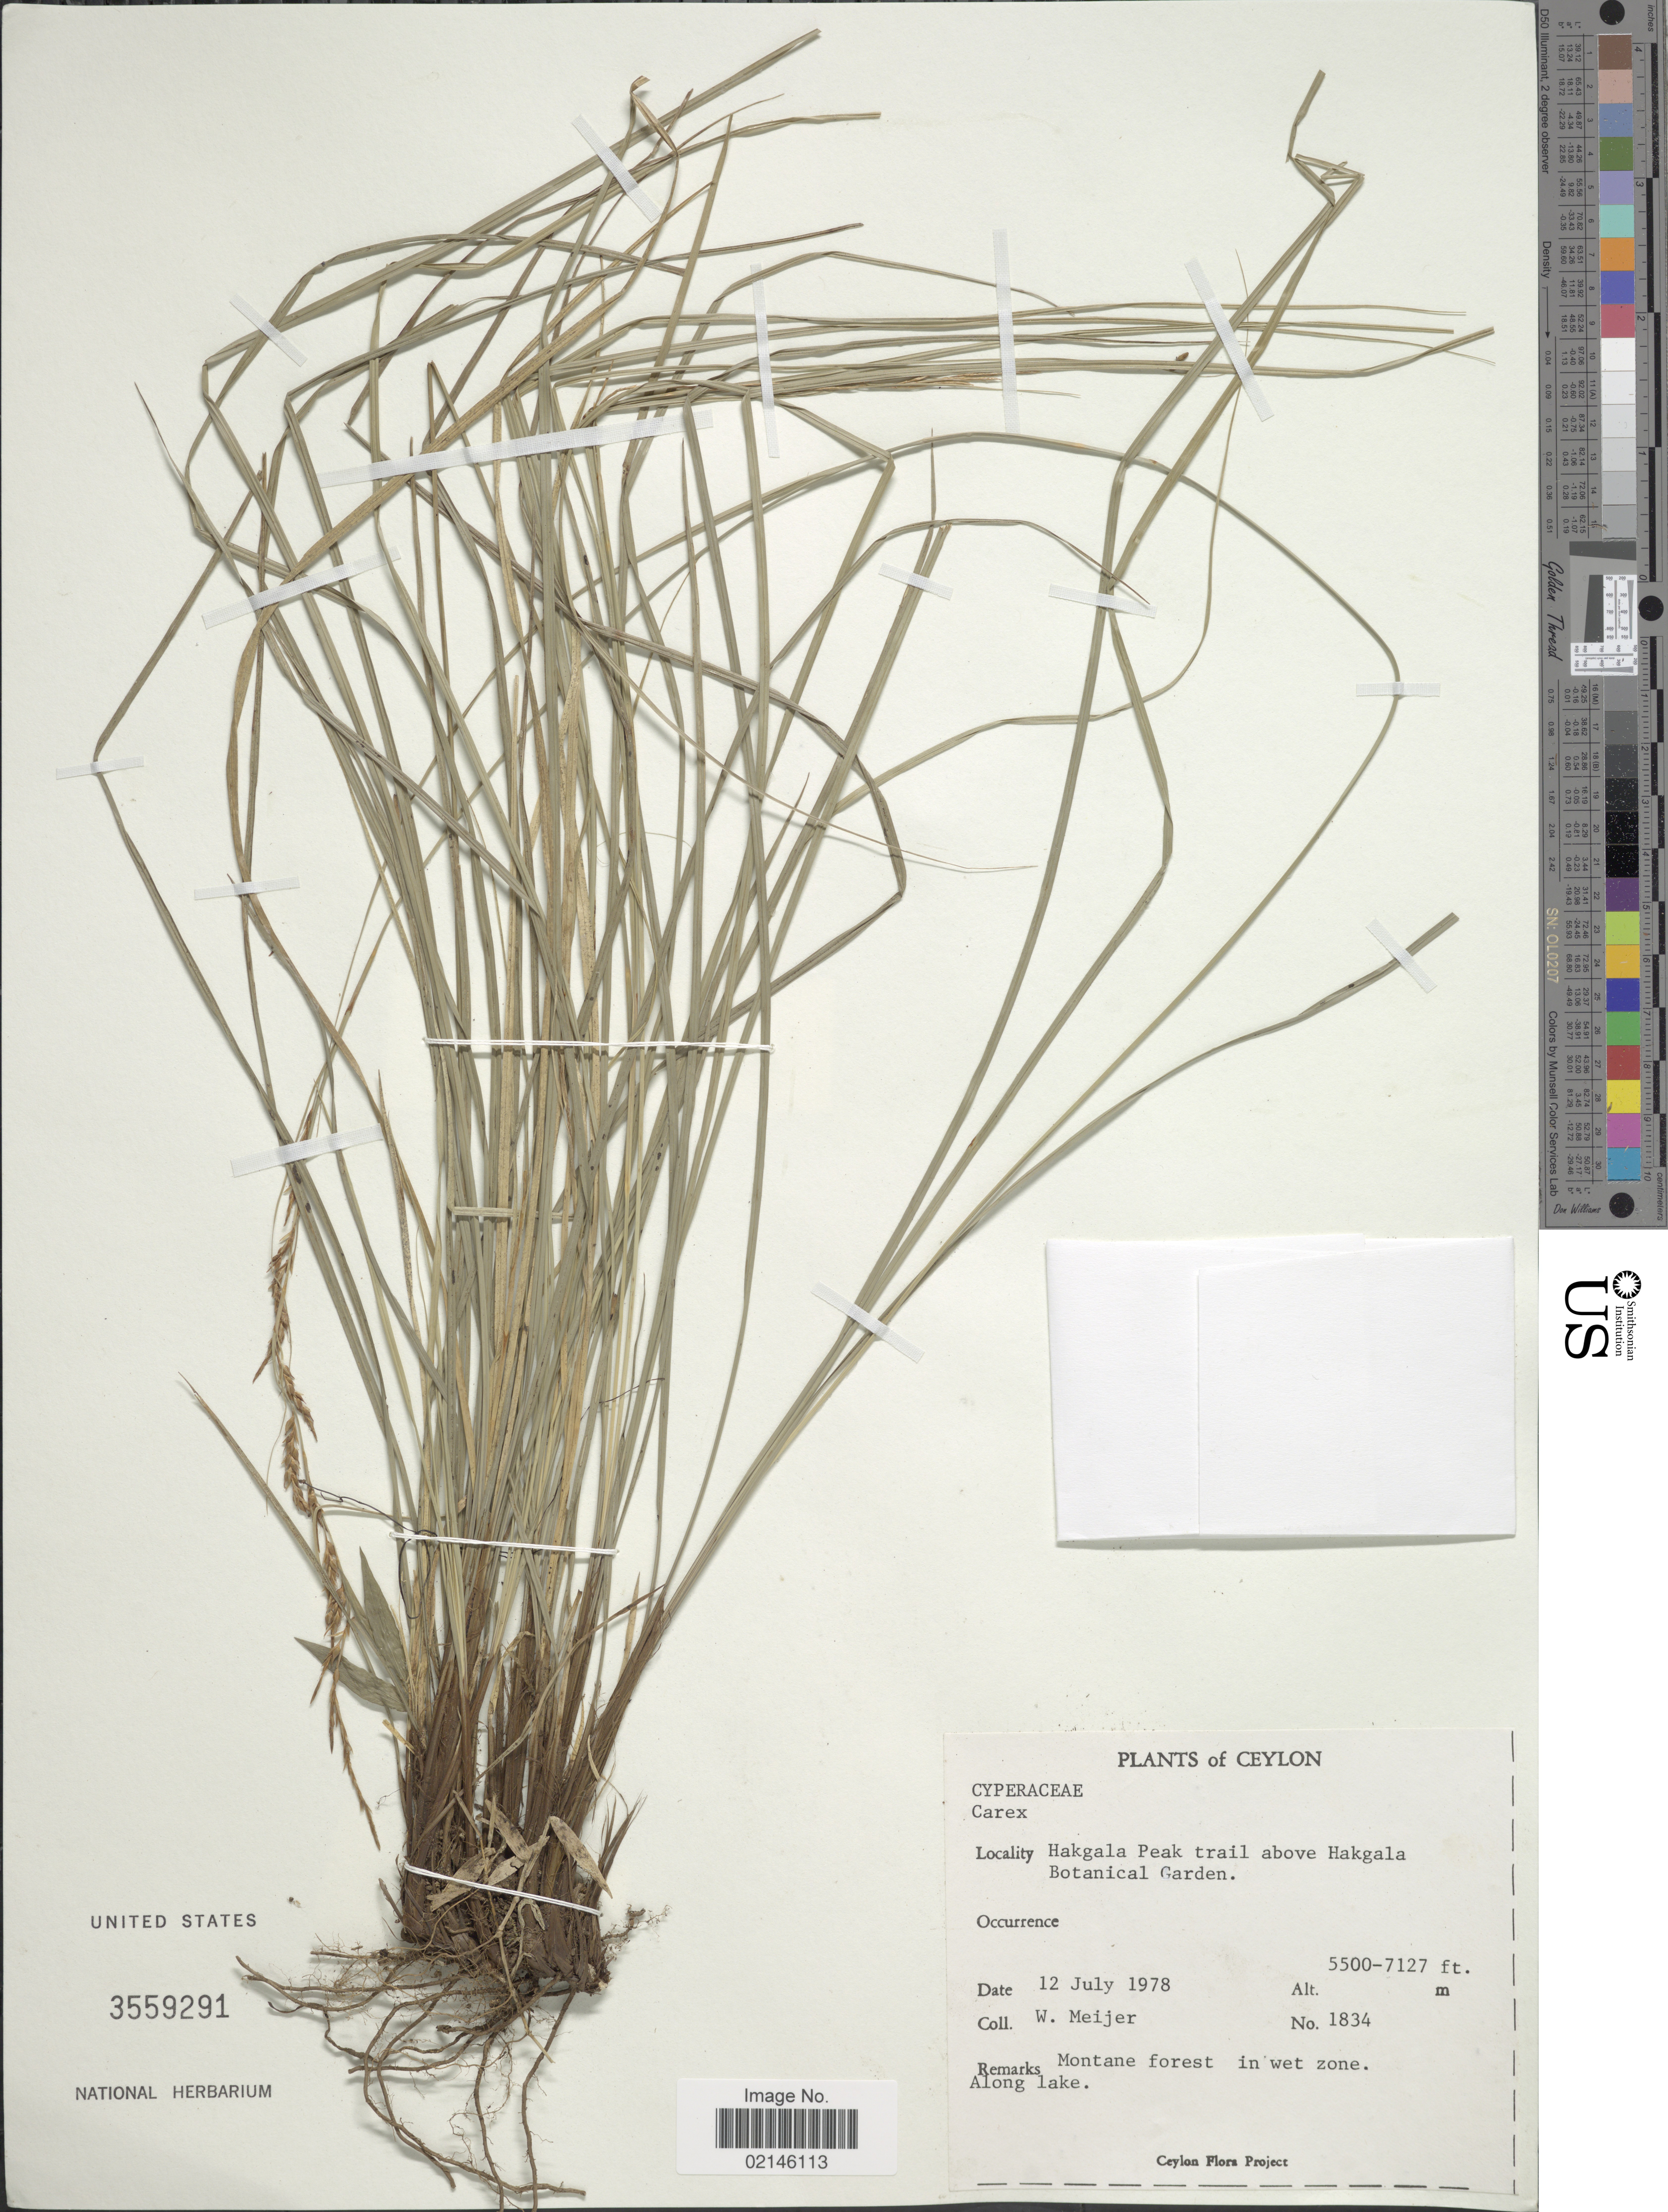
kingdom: Plantae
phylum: Tracheophyta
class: Liliopsida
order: Poales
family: Cyperaceae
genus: Carex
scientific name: Carex lenta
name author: D. Don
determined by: Strong, Mark T., (BOT), Smithsonian Institution - National Museum of Natural History (UNITED STATES)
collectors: W. Meijer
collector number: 1834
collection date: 1978-07-12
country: Sri Lanka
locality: Ceylon. Hakgala Peak trail above Hakgala Botanical Garden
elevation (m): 1676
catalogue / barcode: US 3559291